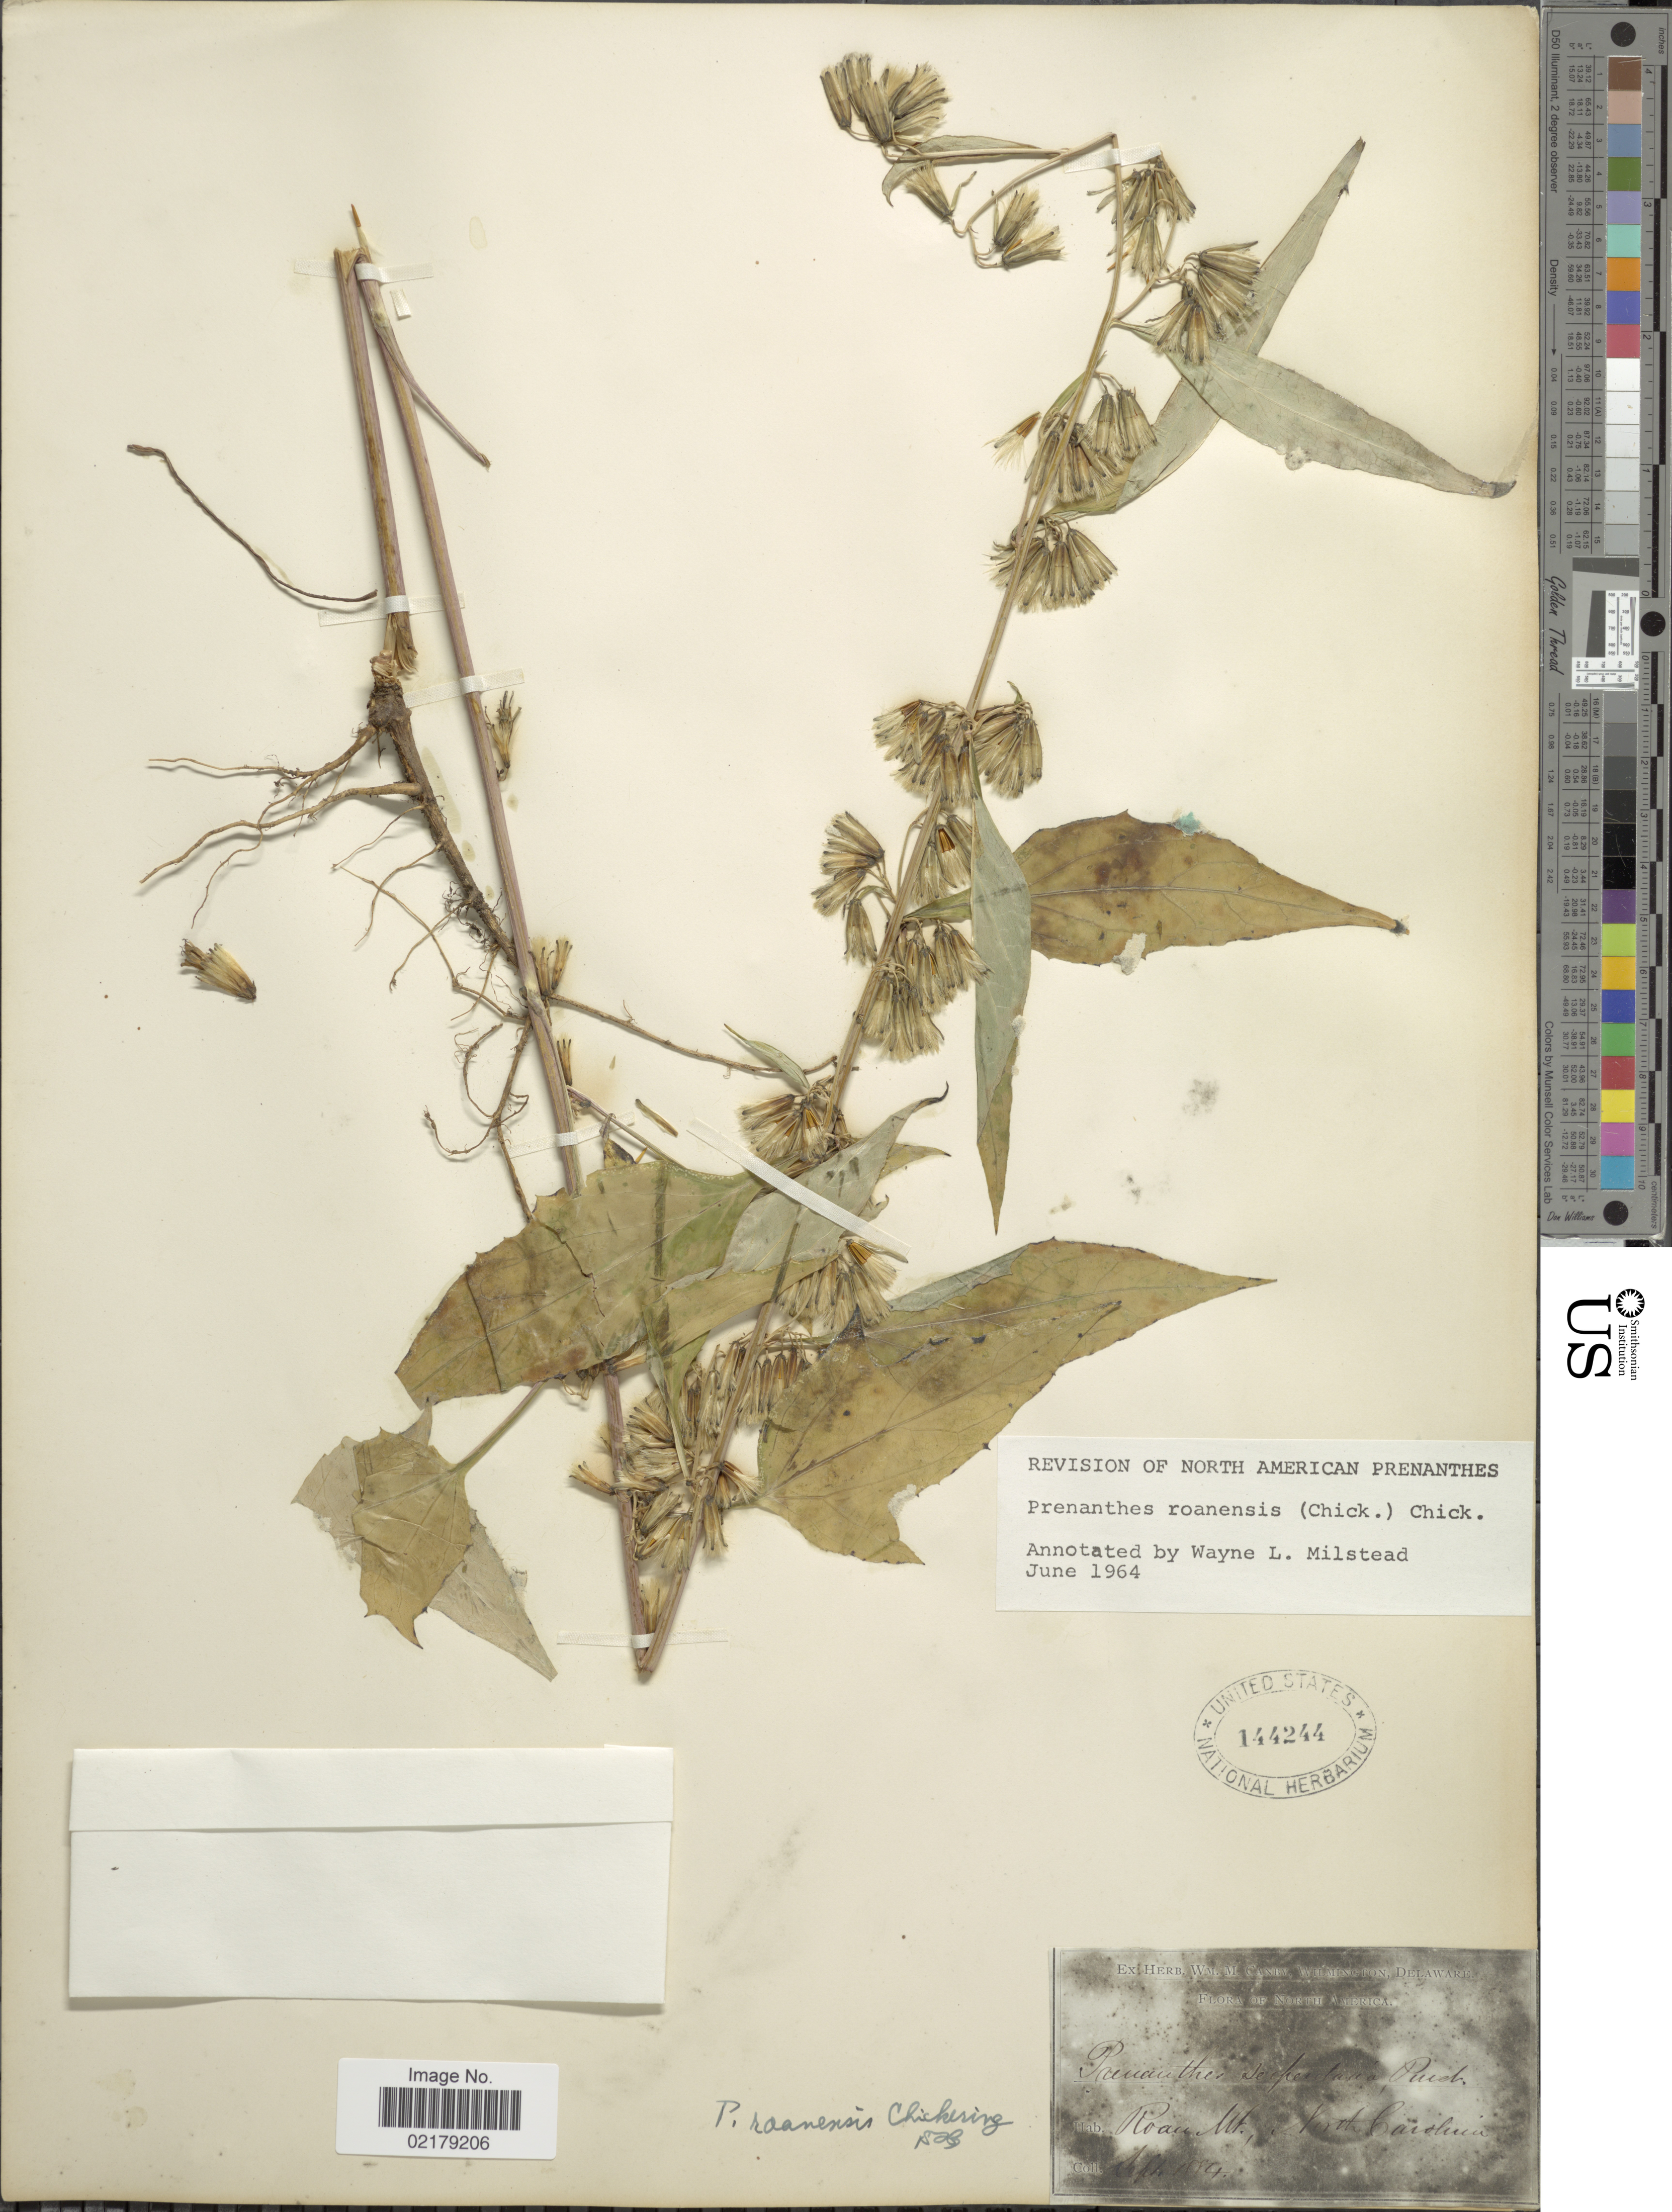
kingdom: Plantae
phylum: Tracheophyta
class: Magnoliopsida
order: Asterales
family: Asteraceae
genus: Nabalus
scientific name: Nabalus roanensis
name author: Chickering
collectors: ex herb. W.M. Canby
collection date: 1884-09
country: United States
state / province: North Carolina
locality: Roan Mt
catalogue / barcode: US 144244